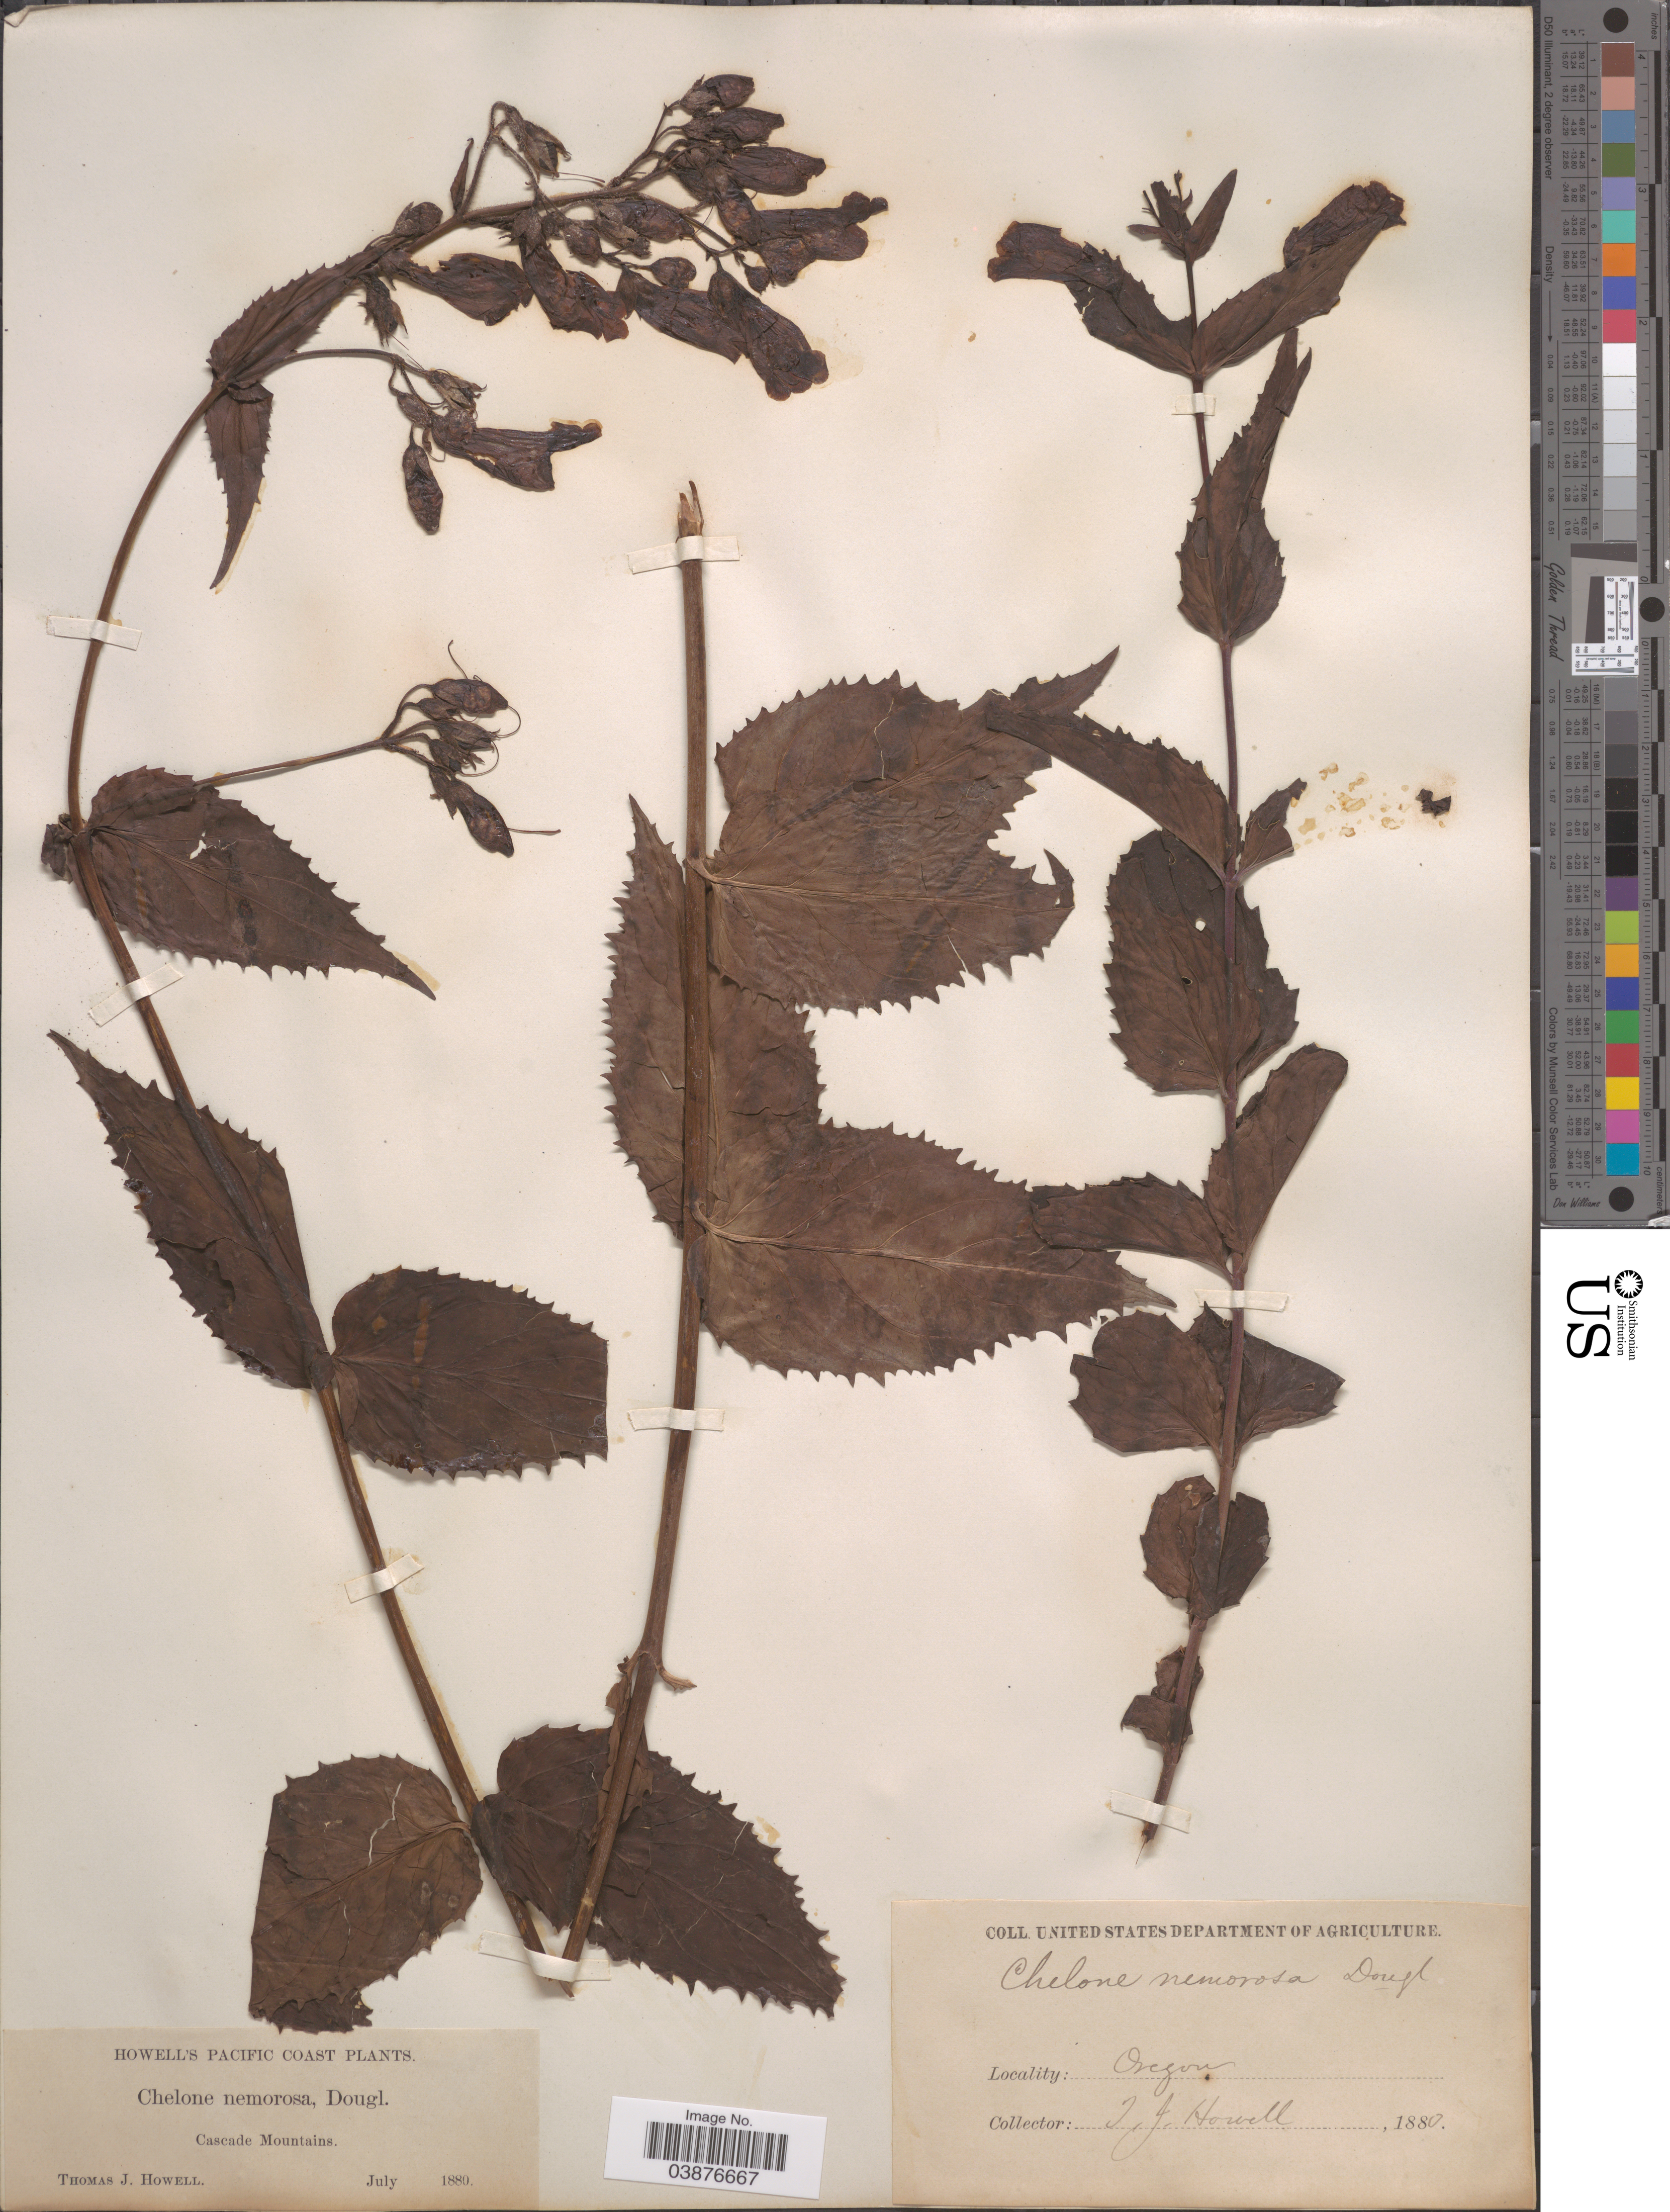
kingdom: Plantae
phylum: Tracheophyta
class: Magnoliopsida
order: Lamiales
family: Plantaginaceae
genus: Penstemon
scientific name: Penstemon nemorosus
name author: (Douglas ex Lindl.) Trautv.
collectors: T. J. Howell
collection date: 1880-07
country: United States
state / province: Oregon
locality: Pacific Coast. Cascade Mountains.